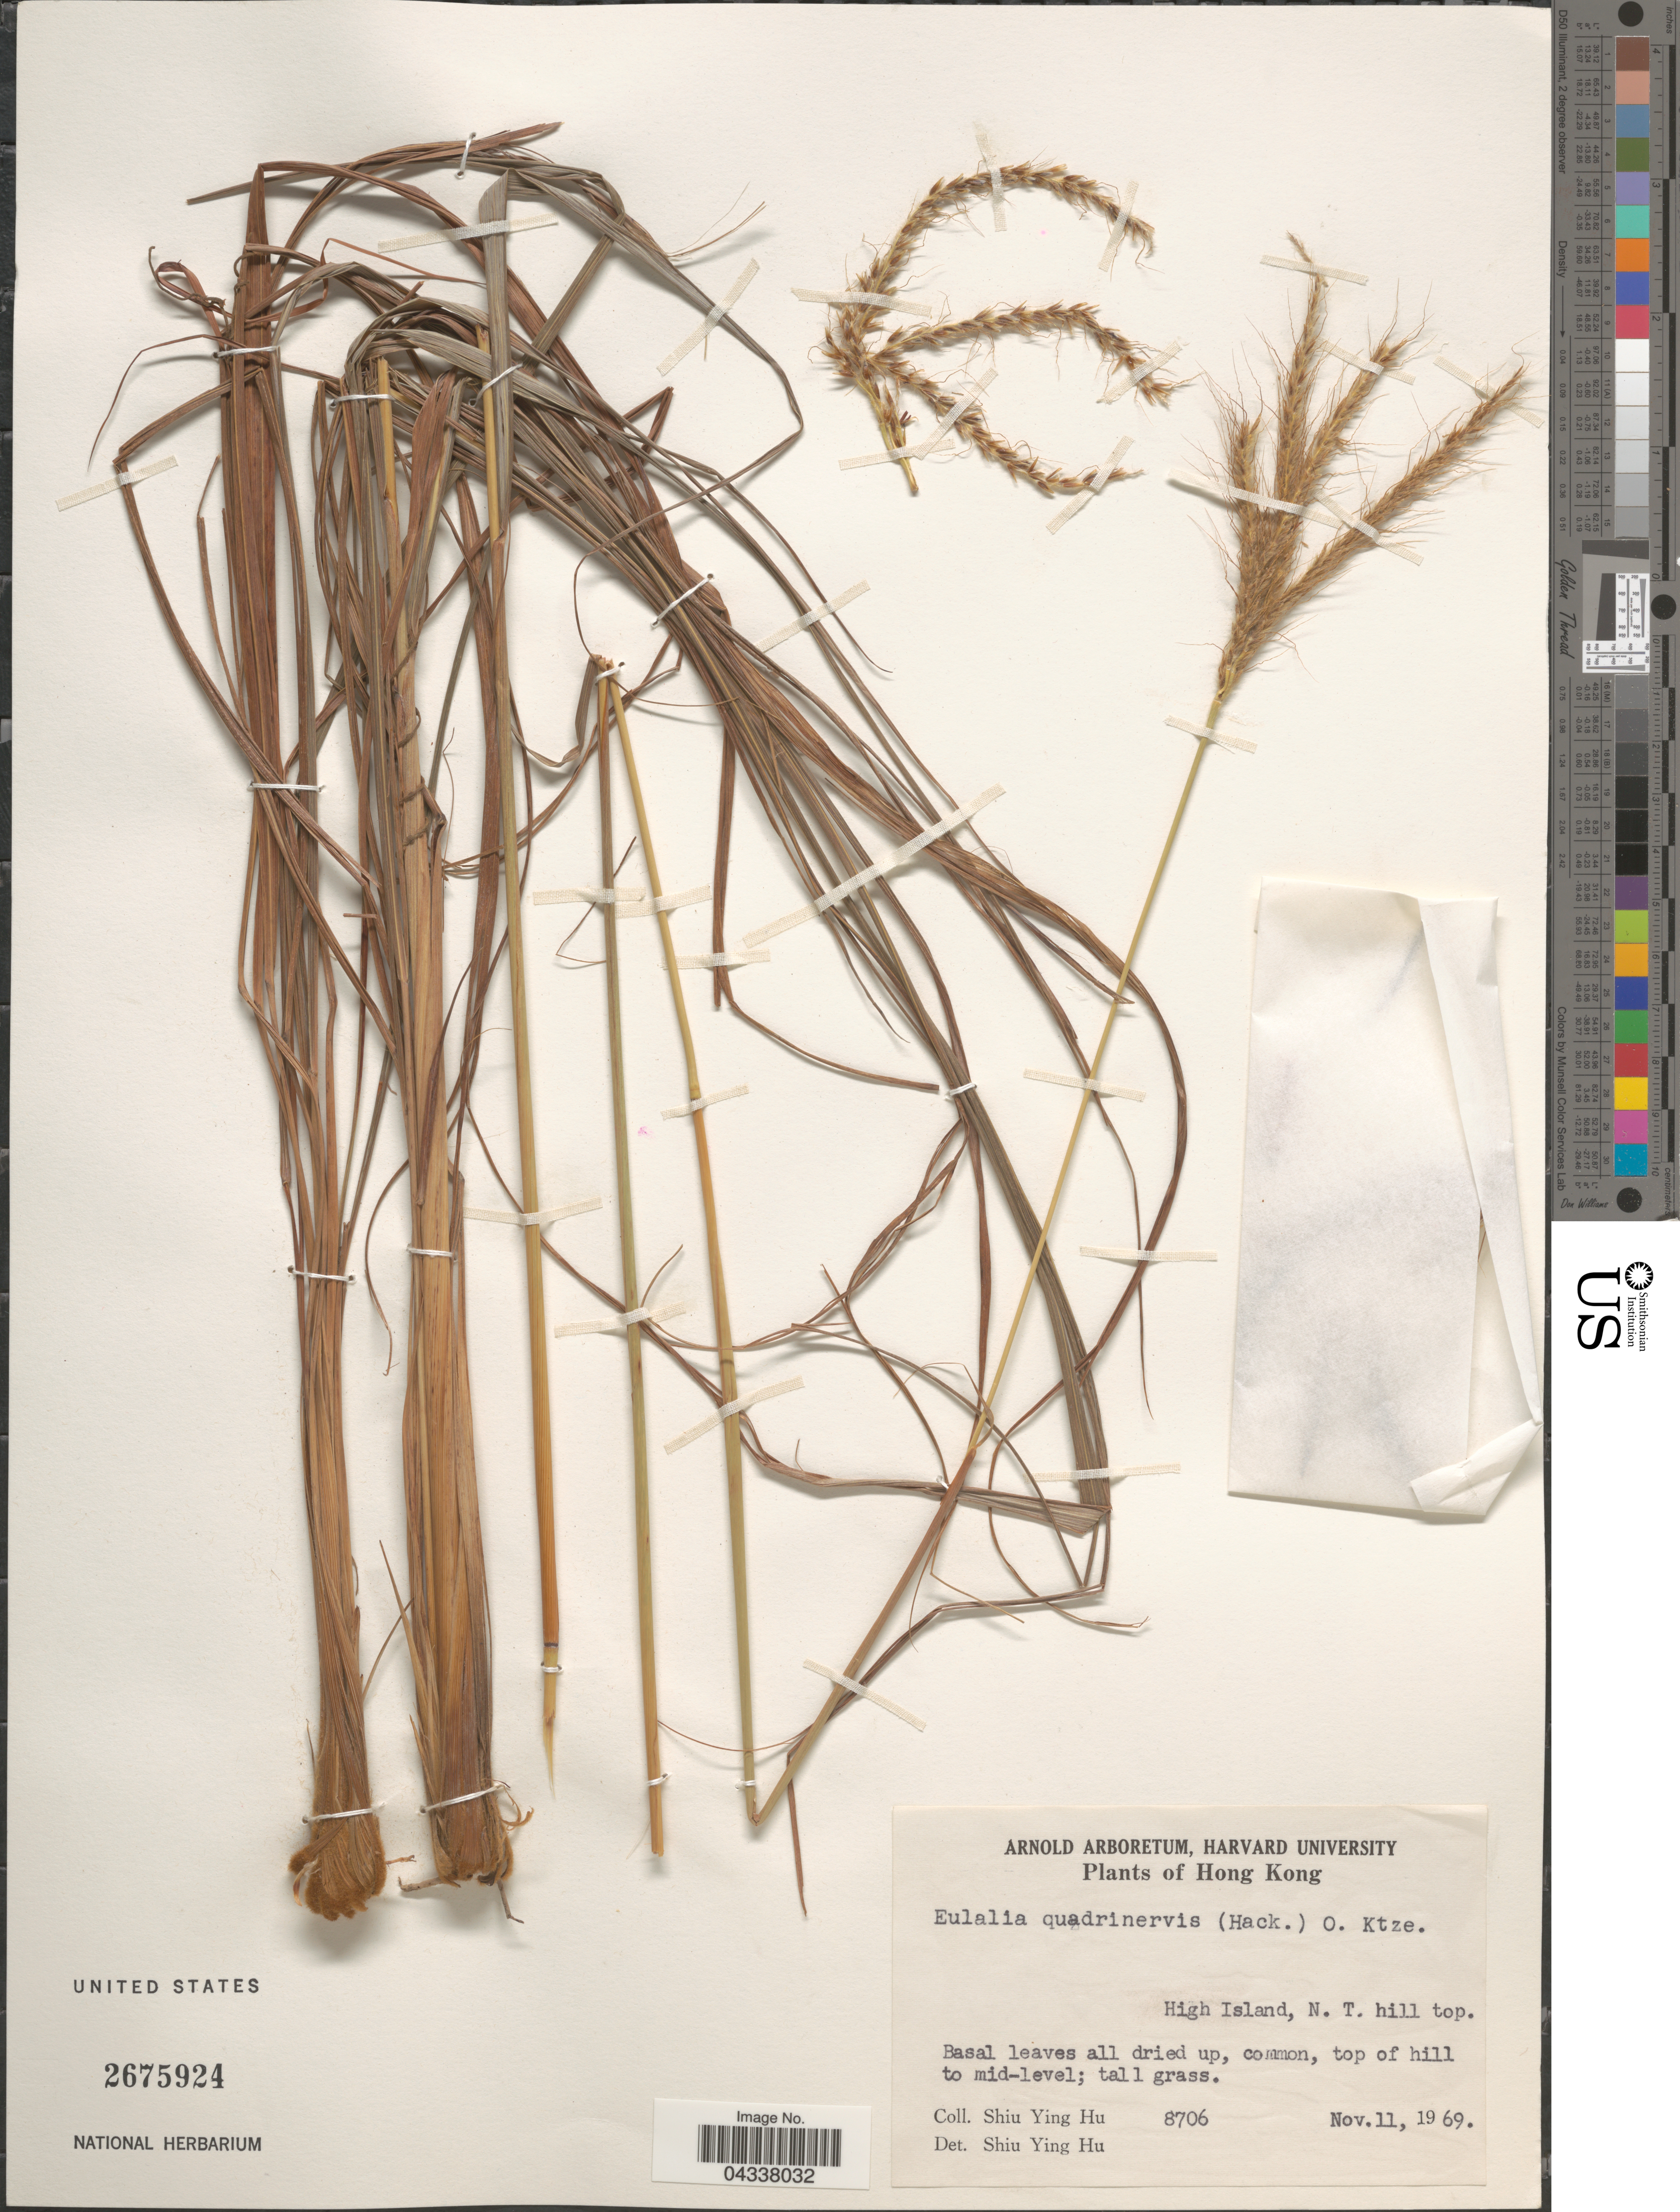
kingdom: Plantae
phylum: Tracheophyta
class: Liliopsida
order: Poales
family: Poaceae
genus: Pseudopogonatherum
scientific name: Pseudopogonatherum quadrinerve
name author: (Hack.) Ohwi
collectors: S. Y. Hu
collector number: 8706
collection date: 1969-11-11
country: China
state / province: Hong Kong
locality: High Island, N.T. hill top.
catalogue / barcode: US 2675924